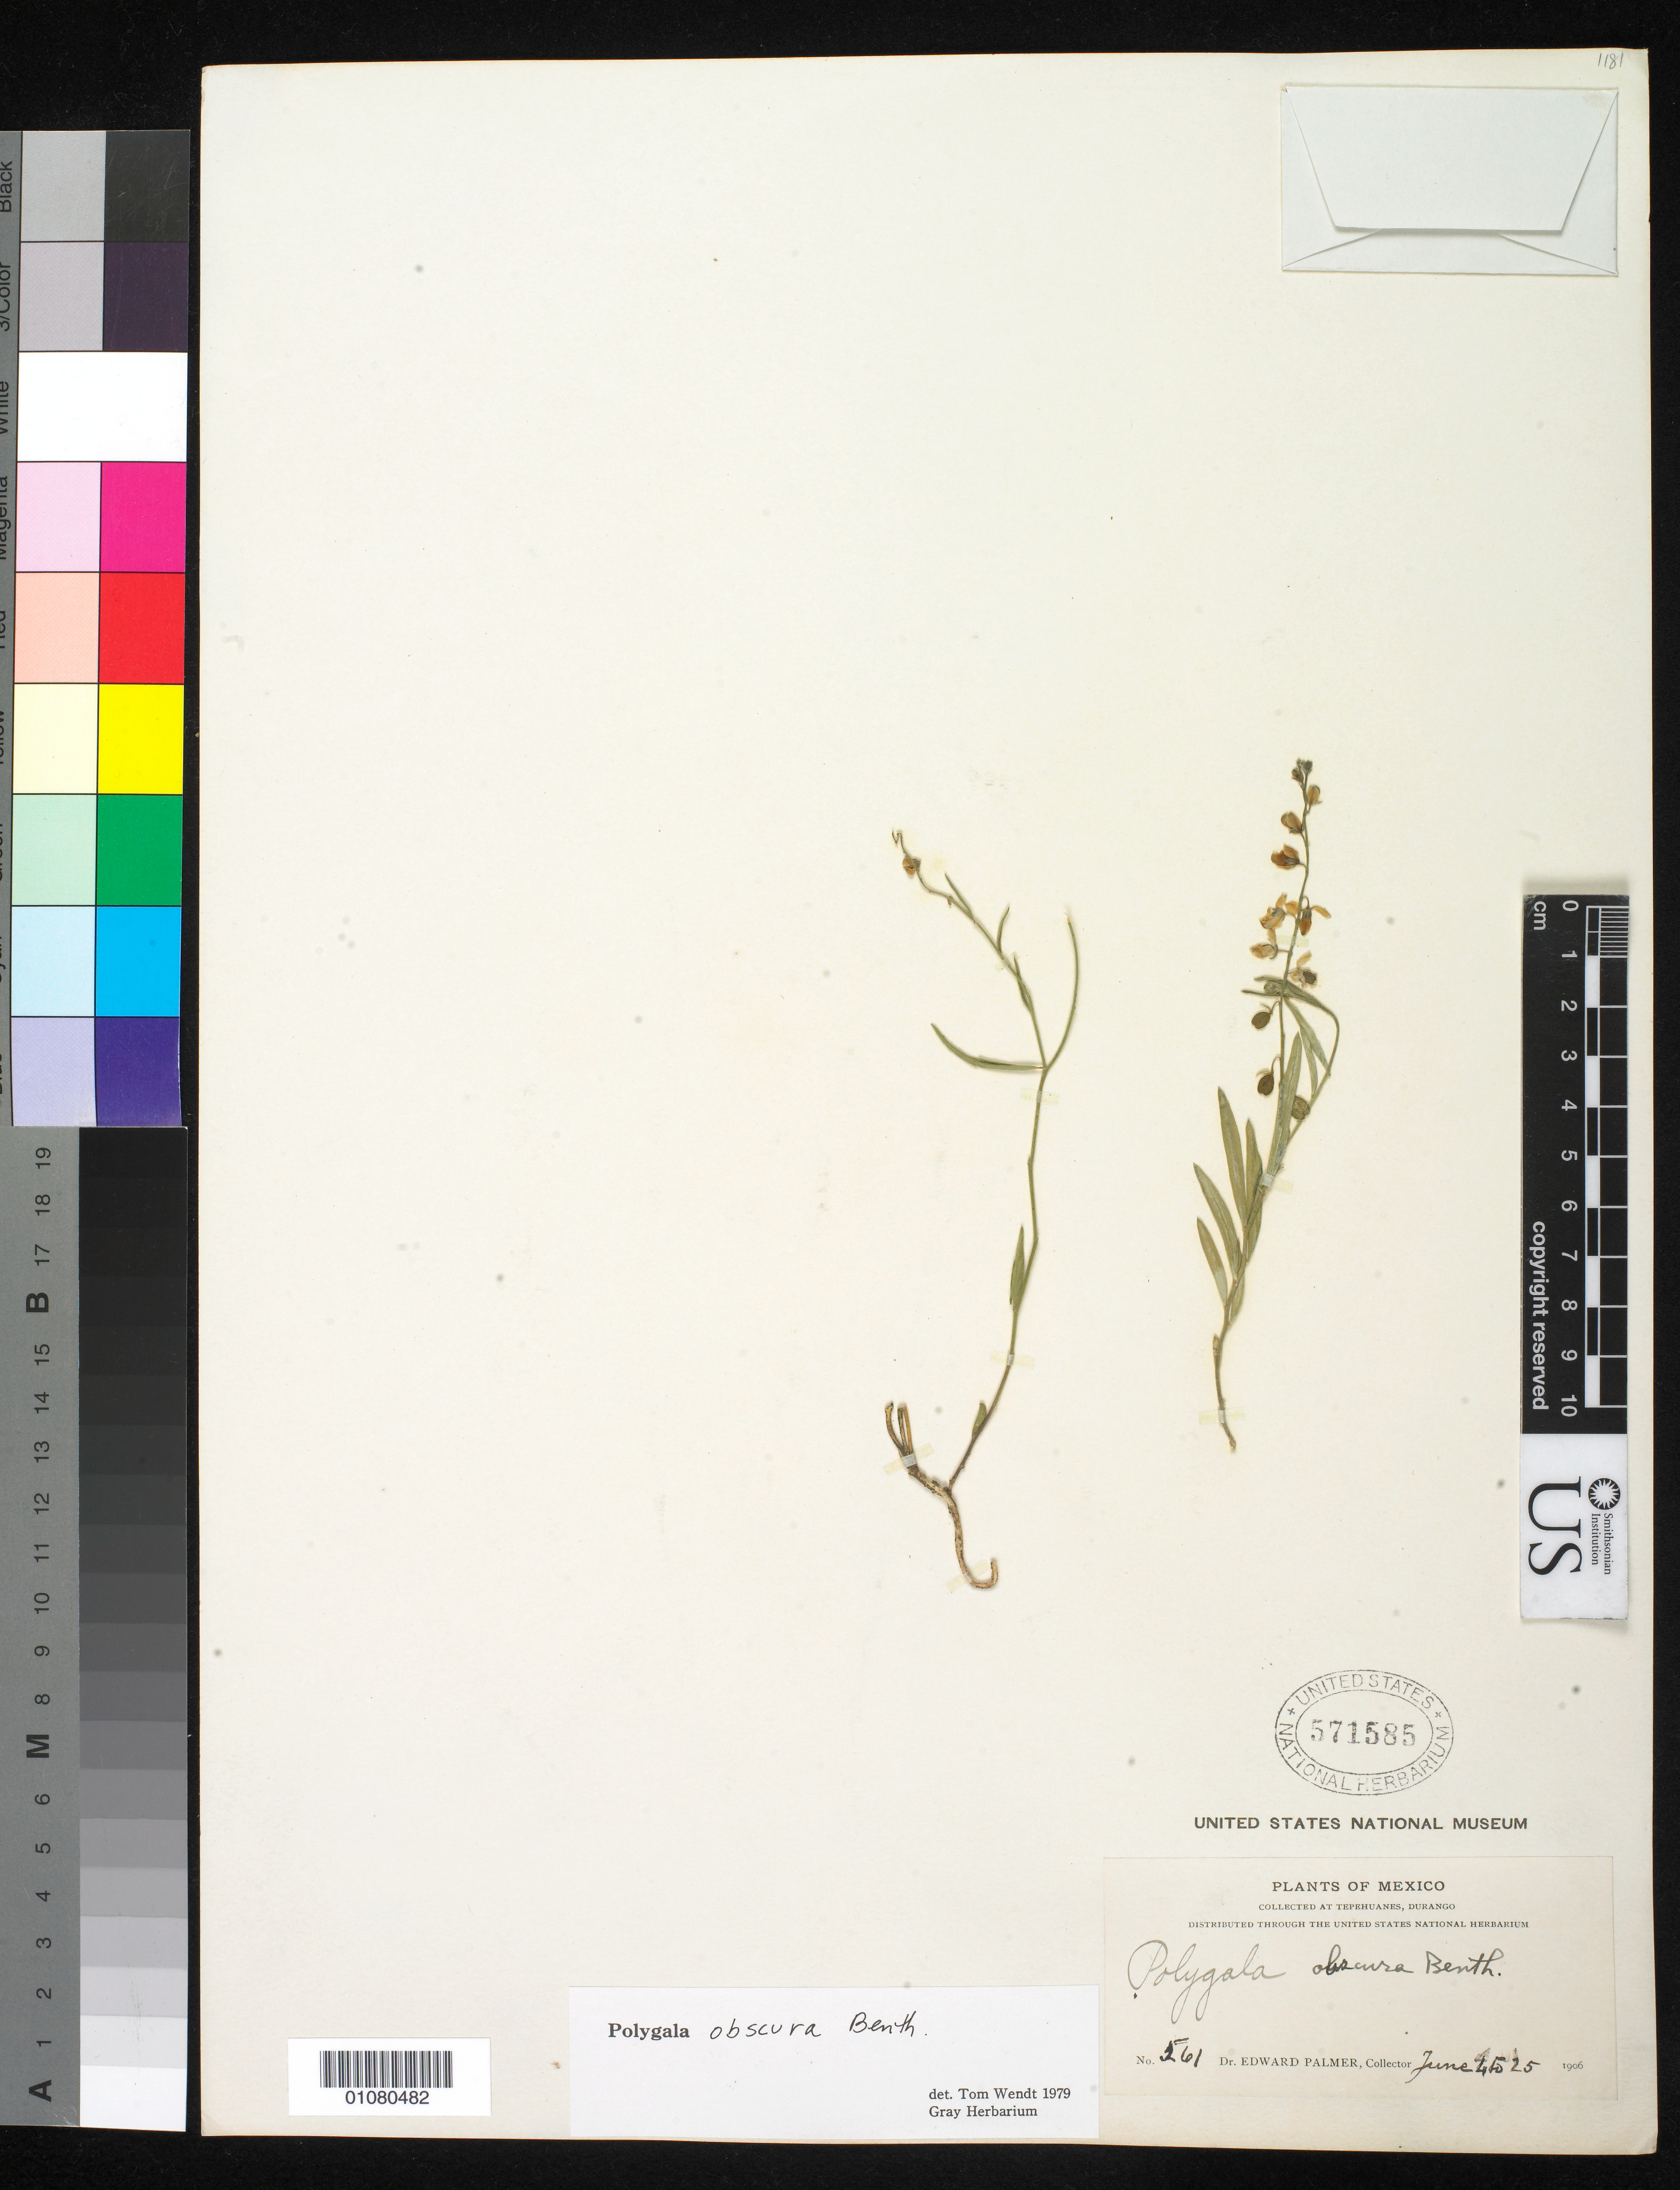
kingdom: Plantae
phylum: Tracheophyta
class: Magnoliopsida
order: Fabales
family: Polygalaceae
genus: Hebecarpa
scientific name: Hebecarpa obscura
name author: (Benth.) J.R. Abbott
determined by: Strong, Mark T., (BOT), Smithsonian Institution - National Museum of Natural History (UNITED STATES)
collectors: E. Palmer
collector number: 561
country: Mexico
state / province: Durango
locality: Tepehuanes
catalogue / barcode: US 571585